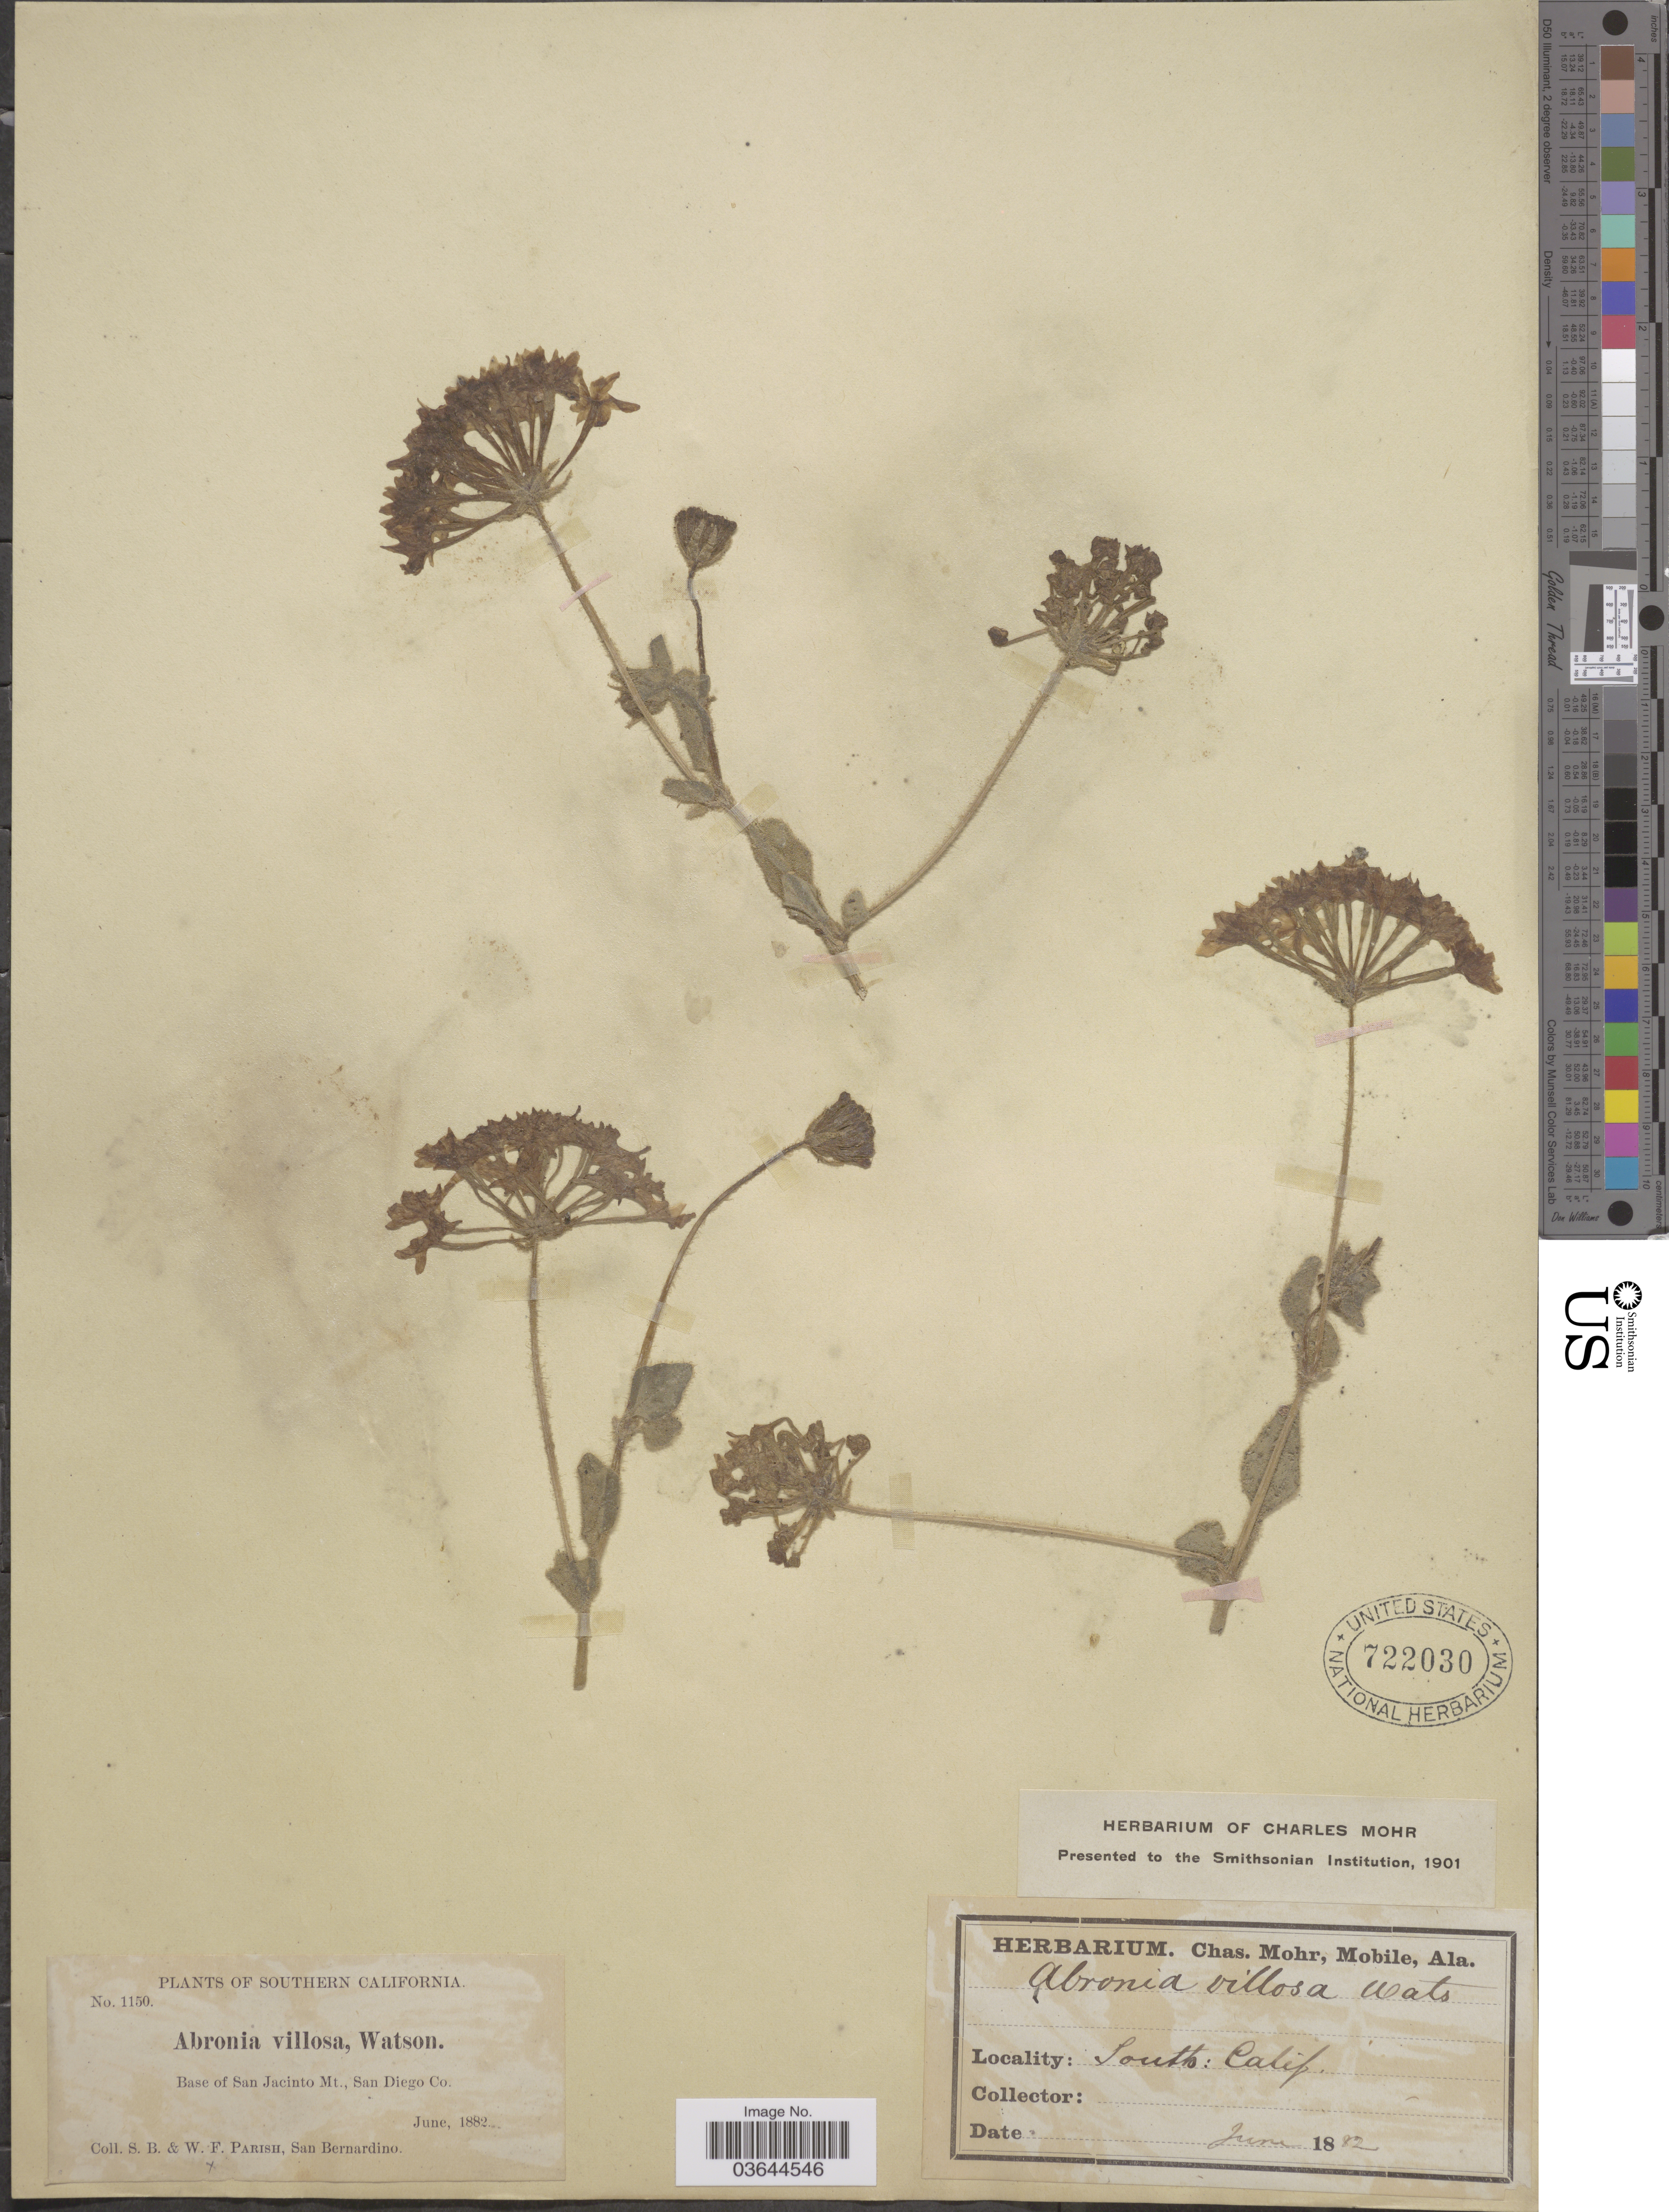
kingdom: Plantae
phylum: Tracheophyta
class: Magnoliopsida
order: Caryophyllales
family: Nyctaginaceae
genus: Abronia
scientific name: Abronia aurita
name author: Abrams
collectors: S. B. Parish & W. F. Parish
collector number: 1150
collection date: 1882-06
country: United States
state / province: California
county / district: Riverside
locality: Southern California. Base of San Jacinto Mt., San Diego Co.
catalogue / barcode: US 722030